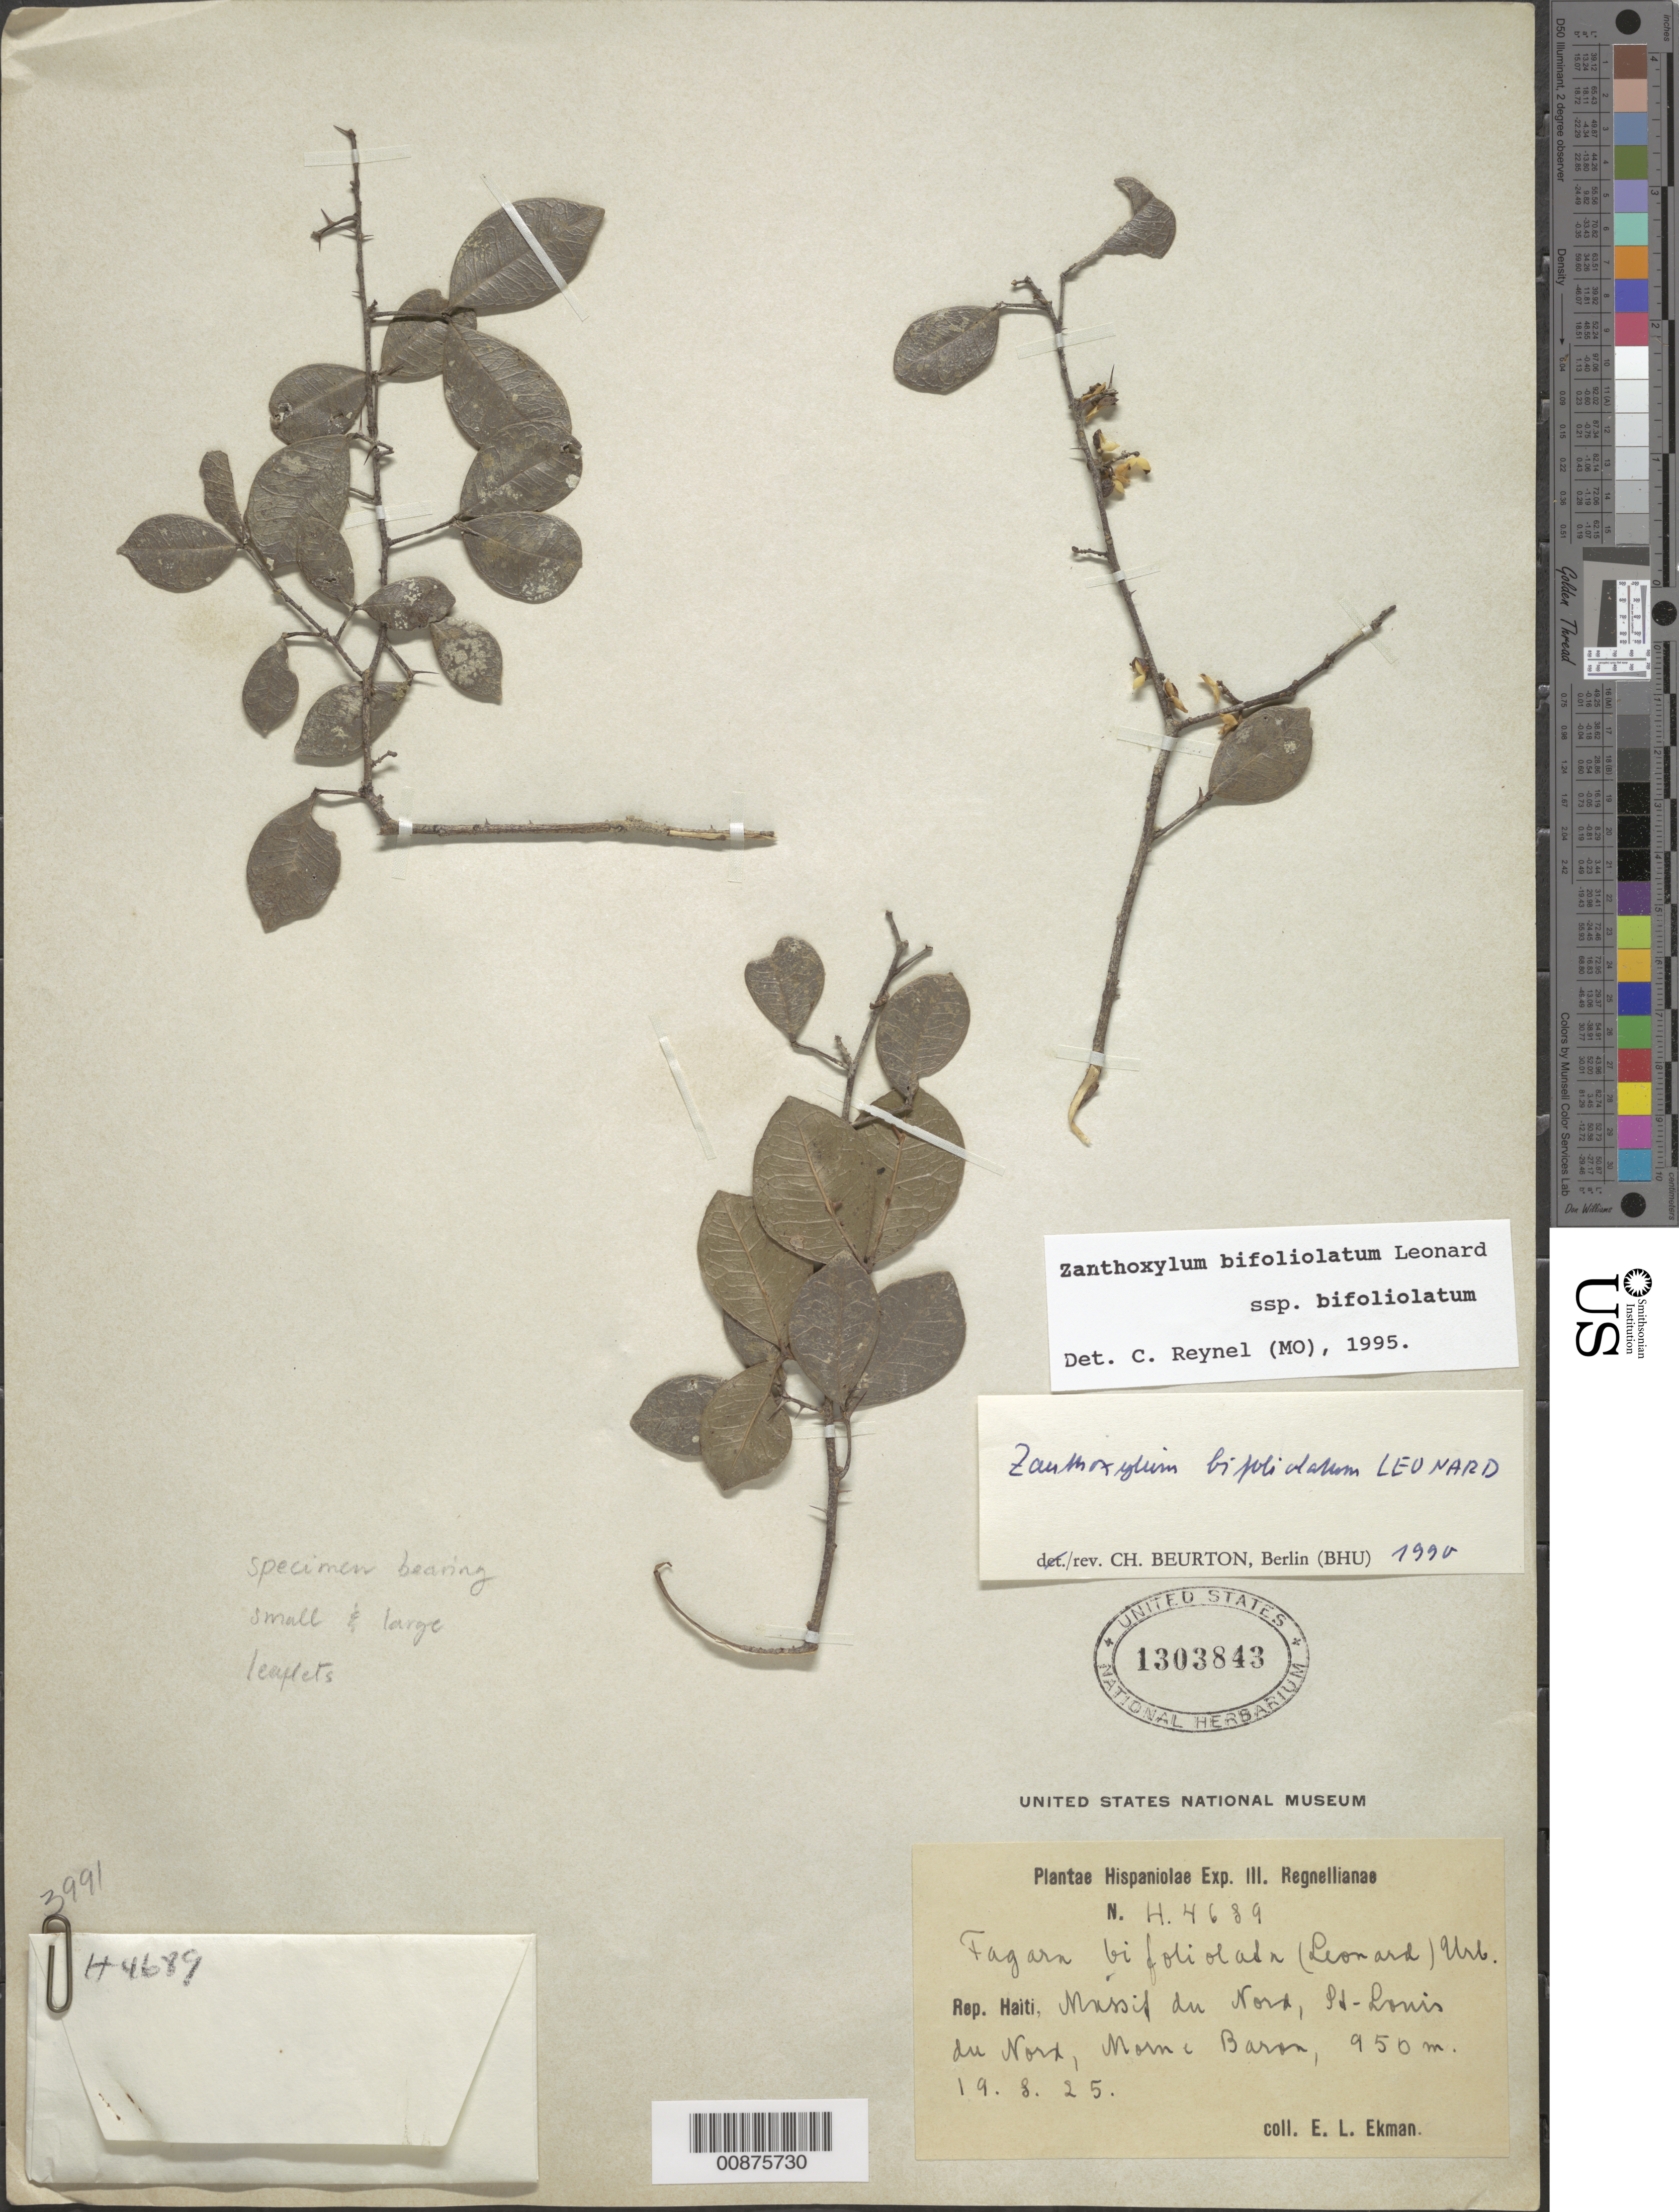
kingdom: Plantae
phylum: Tracheophyta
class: Magnoliopsida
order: Sapindales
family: Rutaceae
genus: Zanthoxylum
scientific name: Zanthoxylum bifoliolatum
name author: Leonard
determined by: Reynel, Carlos A., (MO), Missouri Botanical Garden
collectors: E. L. Ekman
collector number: H 4689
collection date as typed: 19 Aug 1925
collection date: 1925-08-19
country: Haiti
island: Hispaniola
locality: Massif du Nord, St. Louis du Nord, Morne Baron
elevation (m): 950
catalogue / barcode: US 1303843